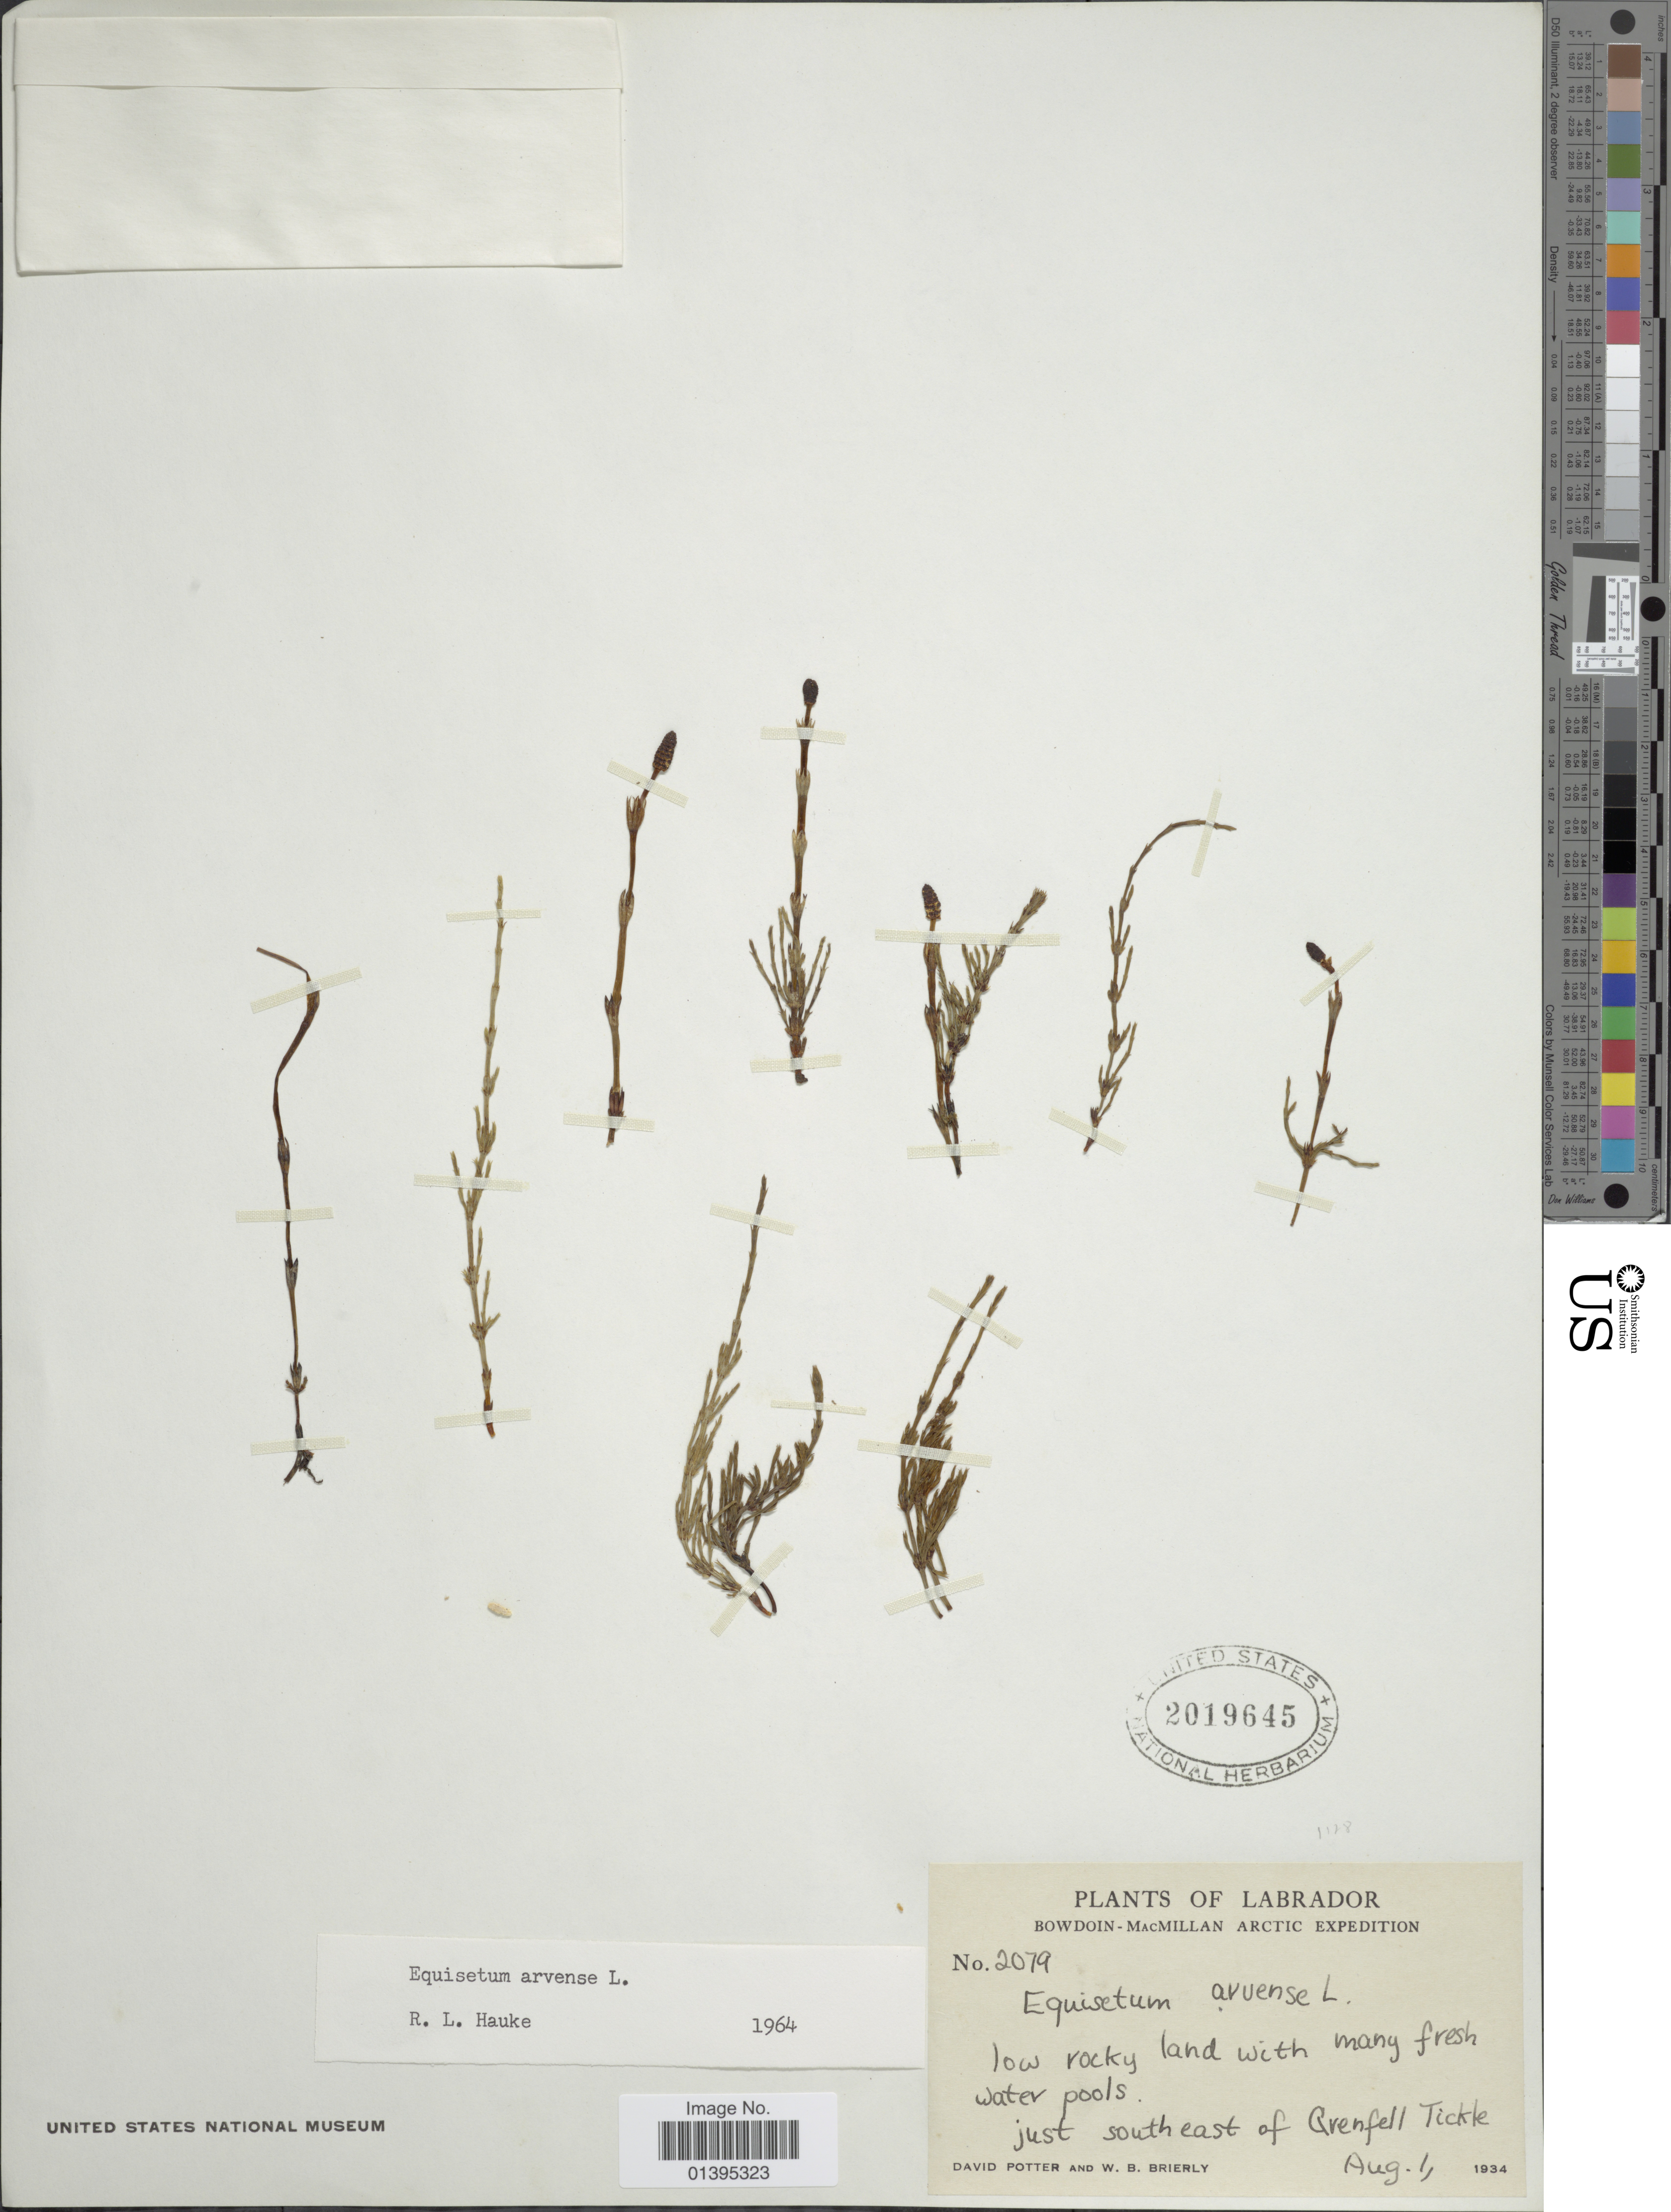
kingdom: Plantae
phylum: Tracheophyta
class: Polypodiopsida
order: Equisetales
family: Equisetaceae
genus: Equisetum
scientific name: Equisetum arvense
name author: L.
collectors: D. Potter & W. Brierly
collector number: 2079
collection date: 1934-08-01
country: Canada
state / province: Newfoundland and Labrador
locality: Labrador, just southeast of Grenfell Tickle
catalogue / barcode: US 2019645